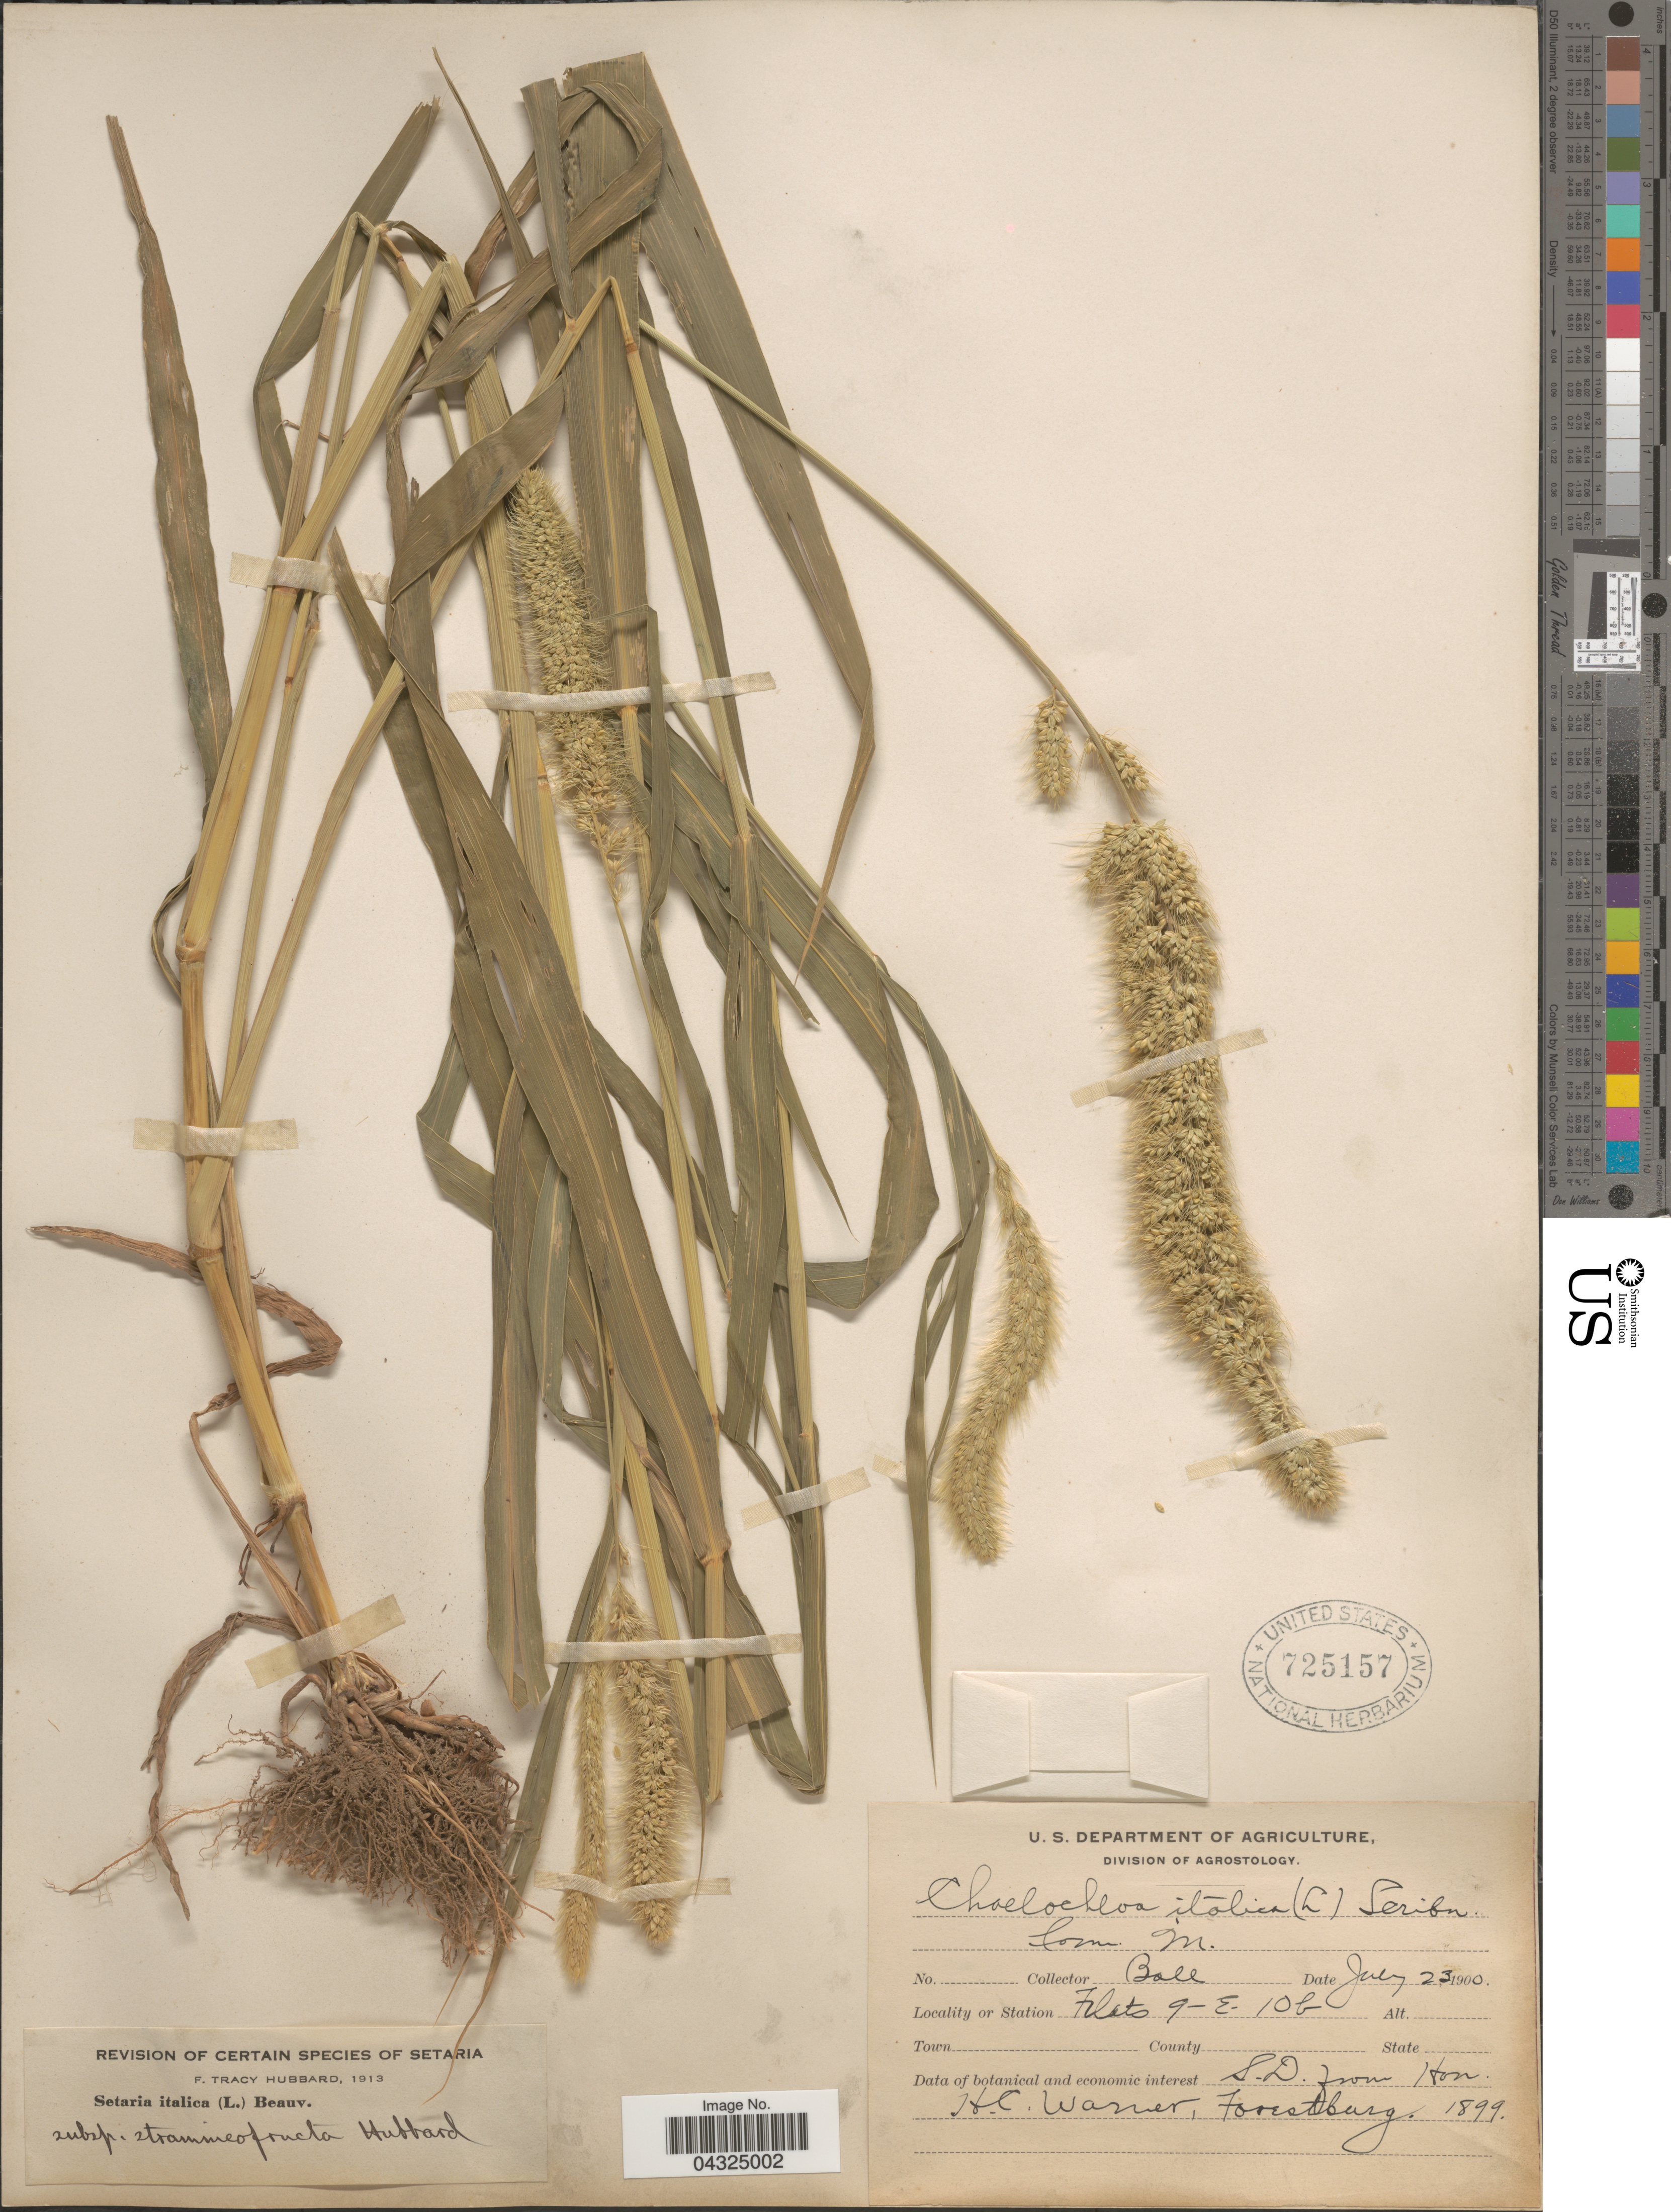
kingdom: Plantae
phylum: Tracheophyta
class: Liliopsida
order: Poales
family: Poaceae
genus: Setaria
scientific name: Setaria italica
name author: (L.) P. Beauv.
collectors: -- Ball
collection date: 1900-07-23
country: United States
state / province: South Dakota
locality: Flats 9-E-10b. S. D. from Hon. H. C. Warner, Forestburg. 1899.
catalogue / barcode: US 725157